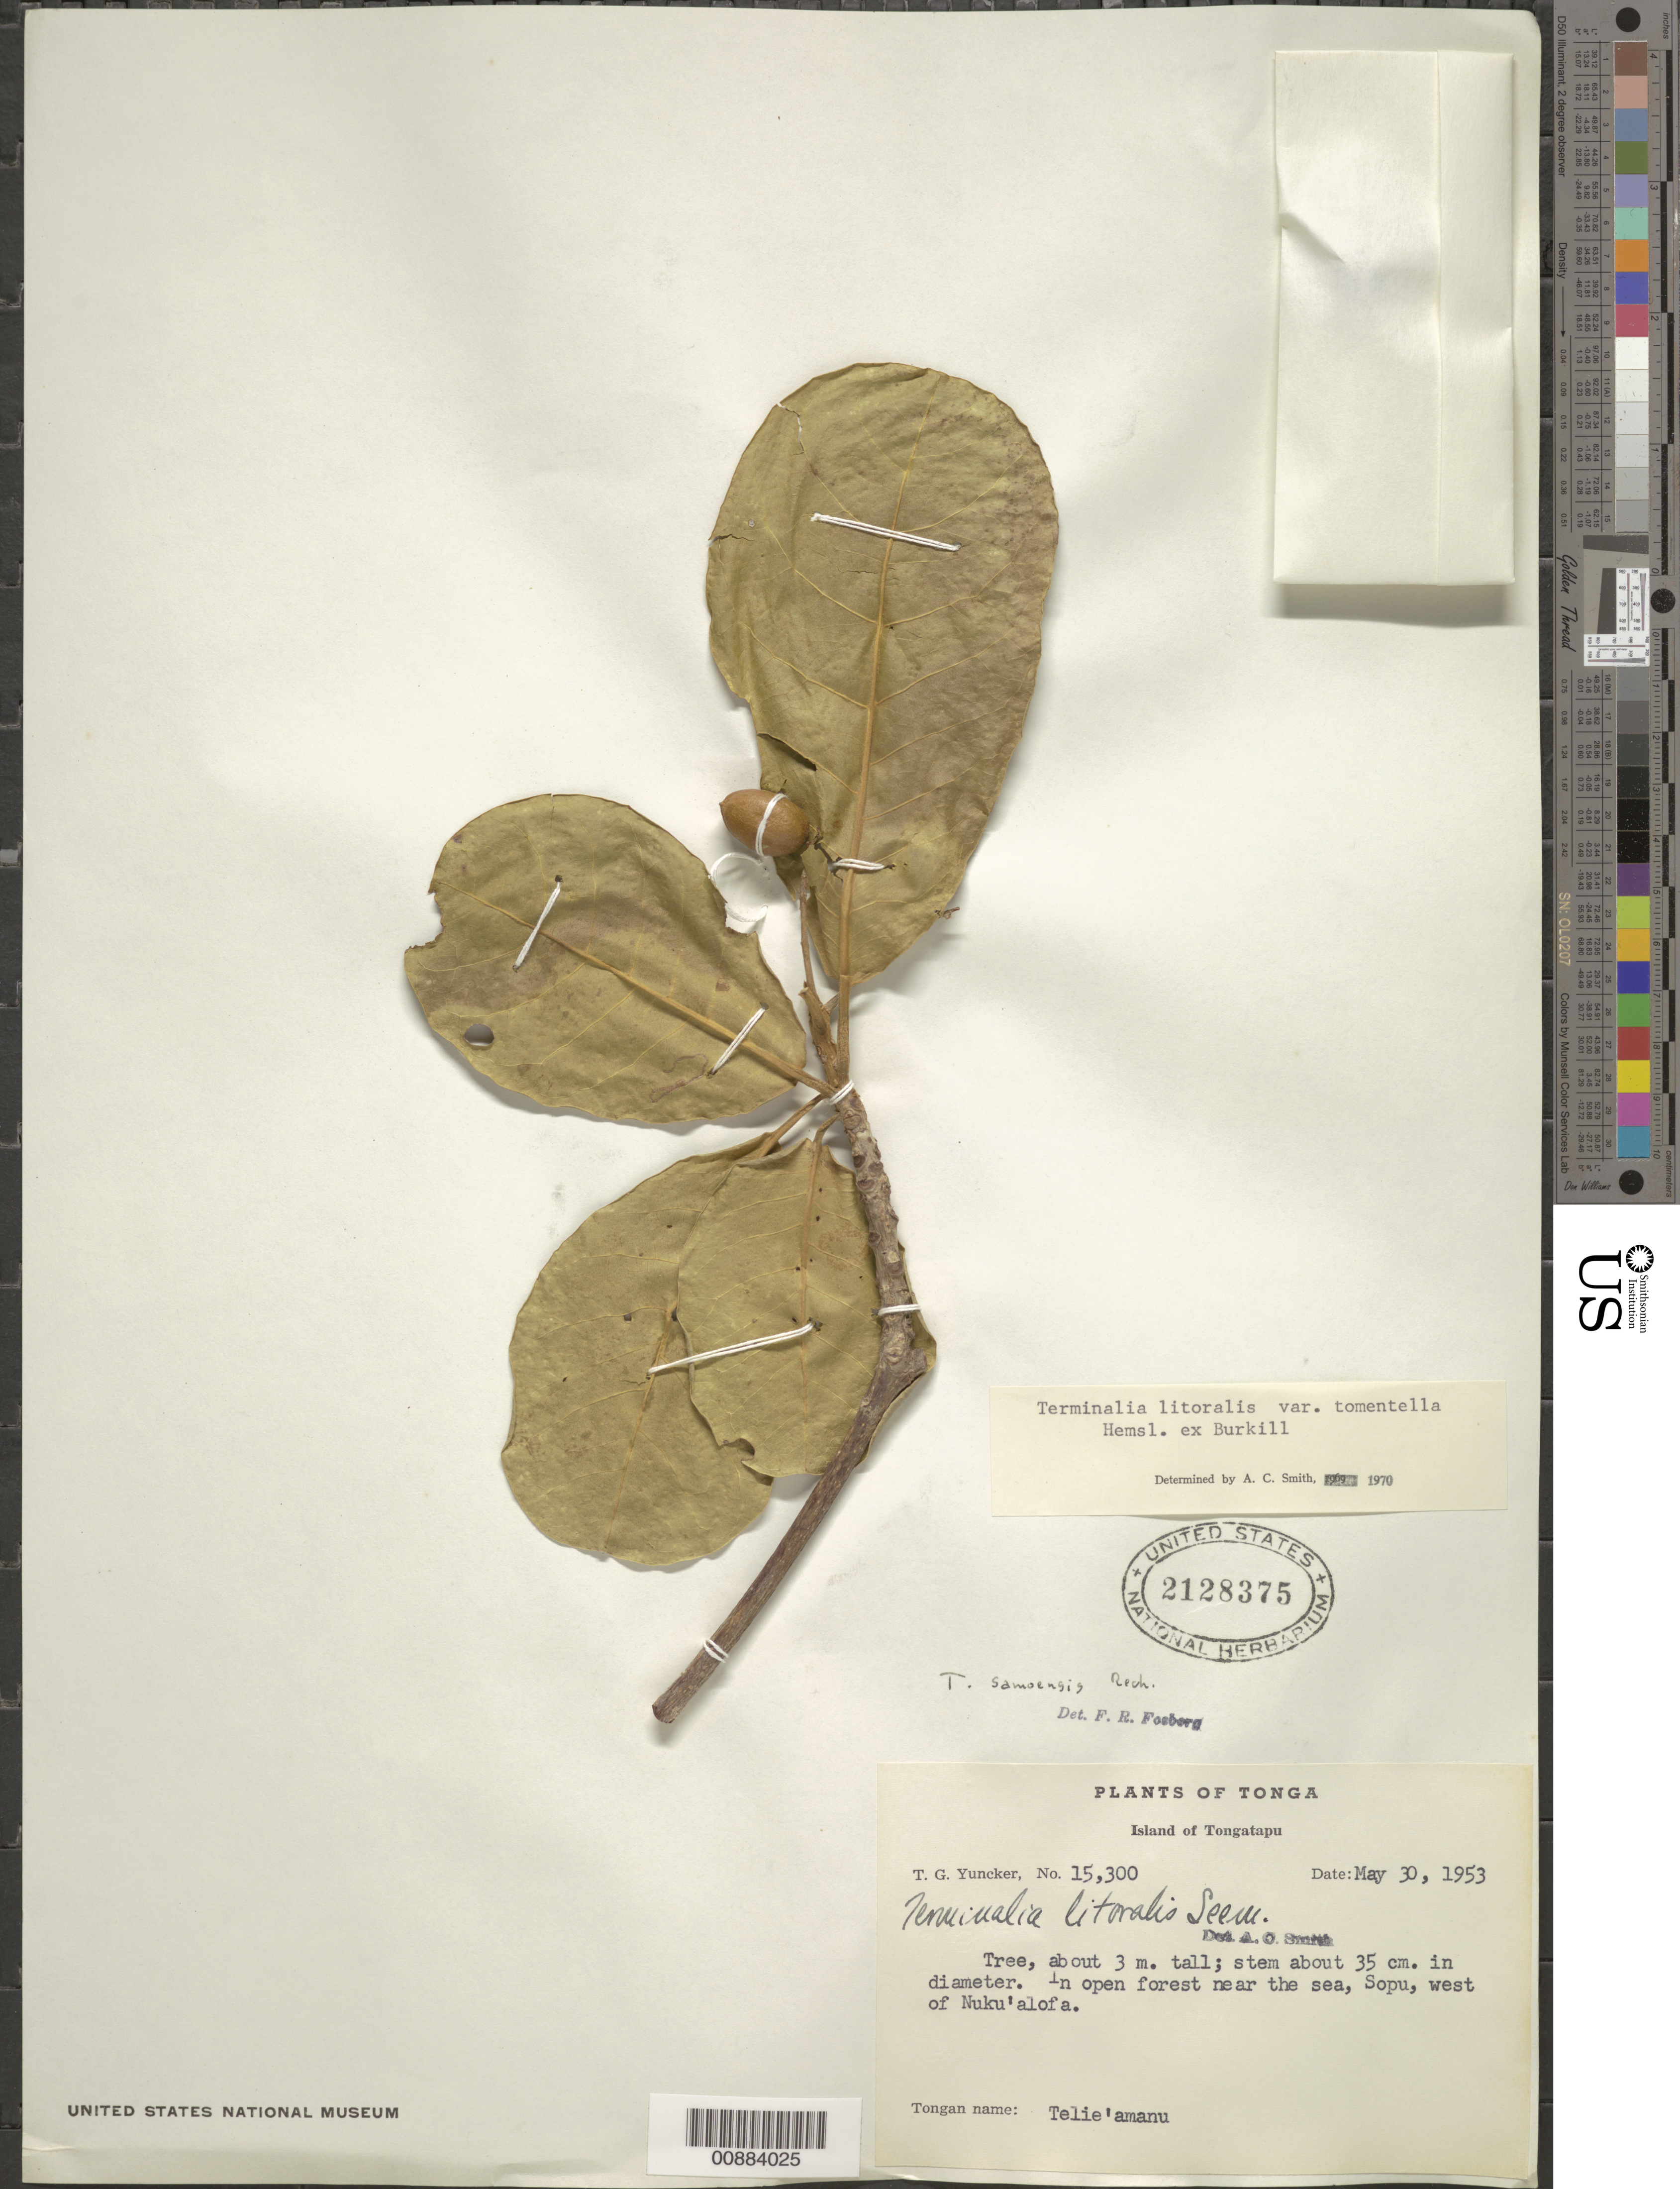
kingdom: Plantae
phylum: Tracheophyta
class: Magnoliopsida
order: Myrtales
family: Combretaceae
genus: Terminalia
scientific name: Terminalia litoralis var. tomentella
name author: Hemsl. ex Burkill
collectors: T. G. Yuncker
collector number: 15300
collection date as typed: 30 May 1953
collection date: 1953-05-30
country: Tonga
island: Tongatapu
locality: open forest near the sea, Sopu, W of Nuku'alofa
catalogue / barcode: US 2128375